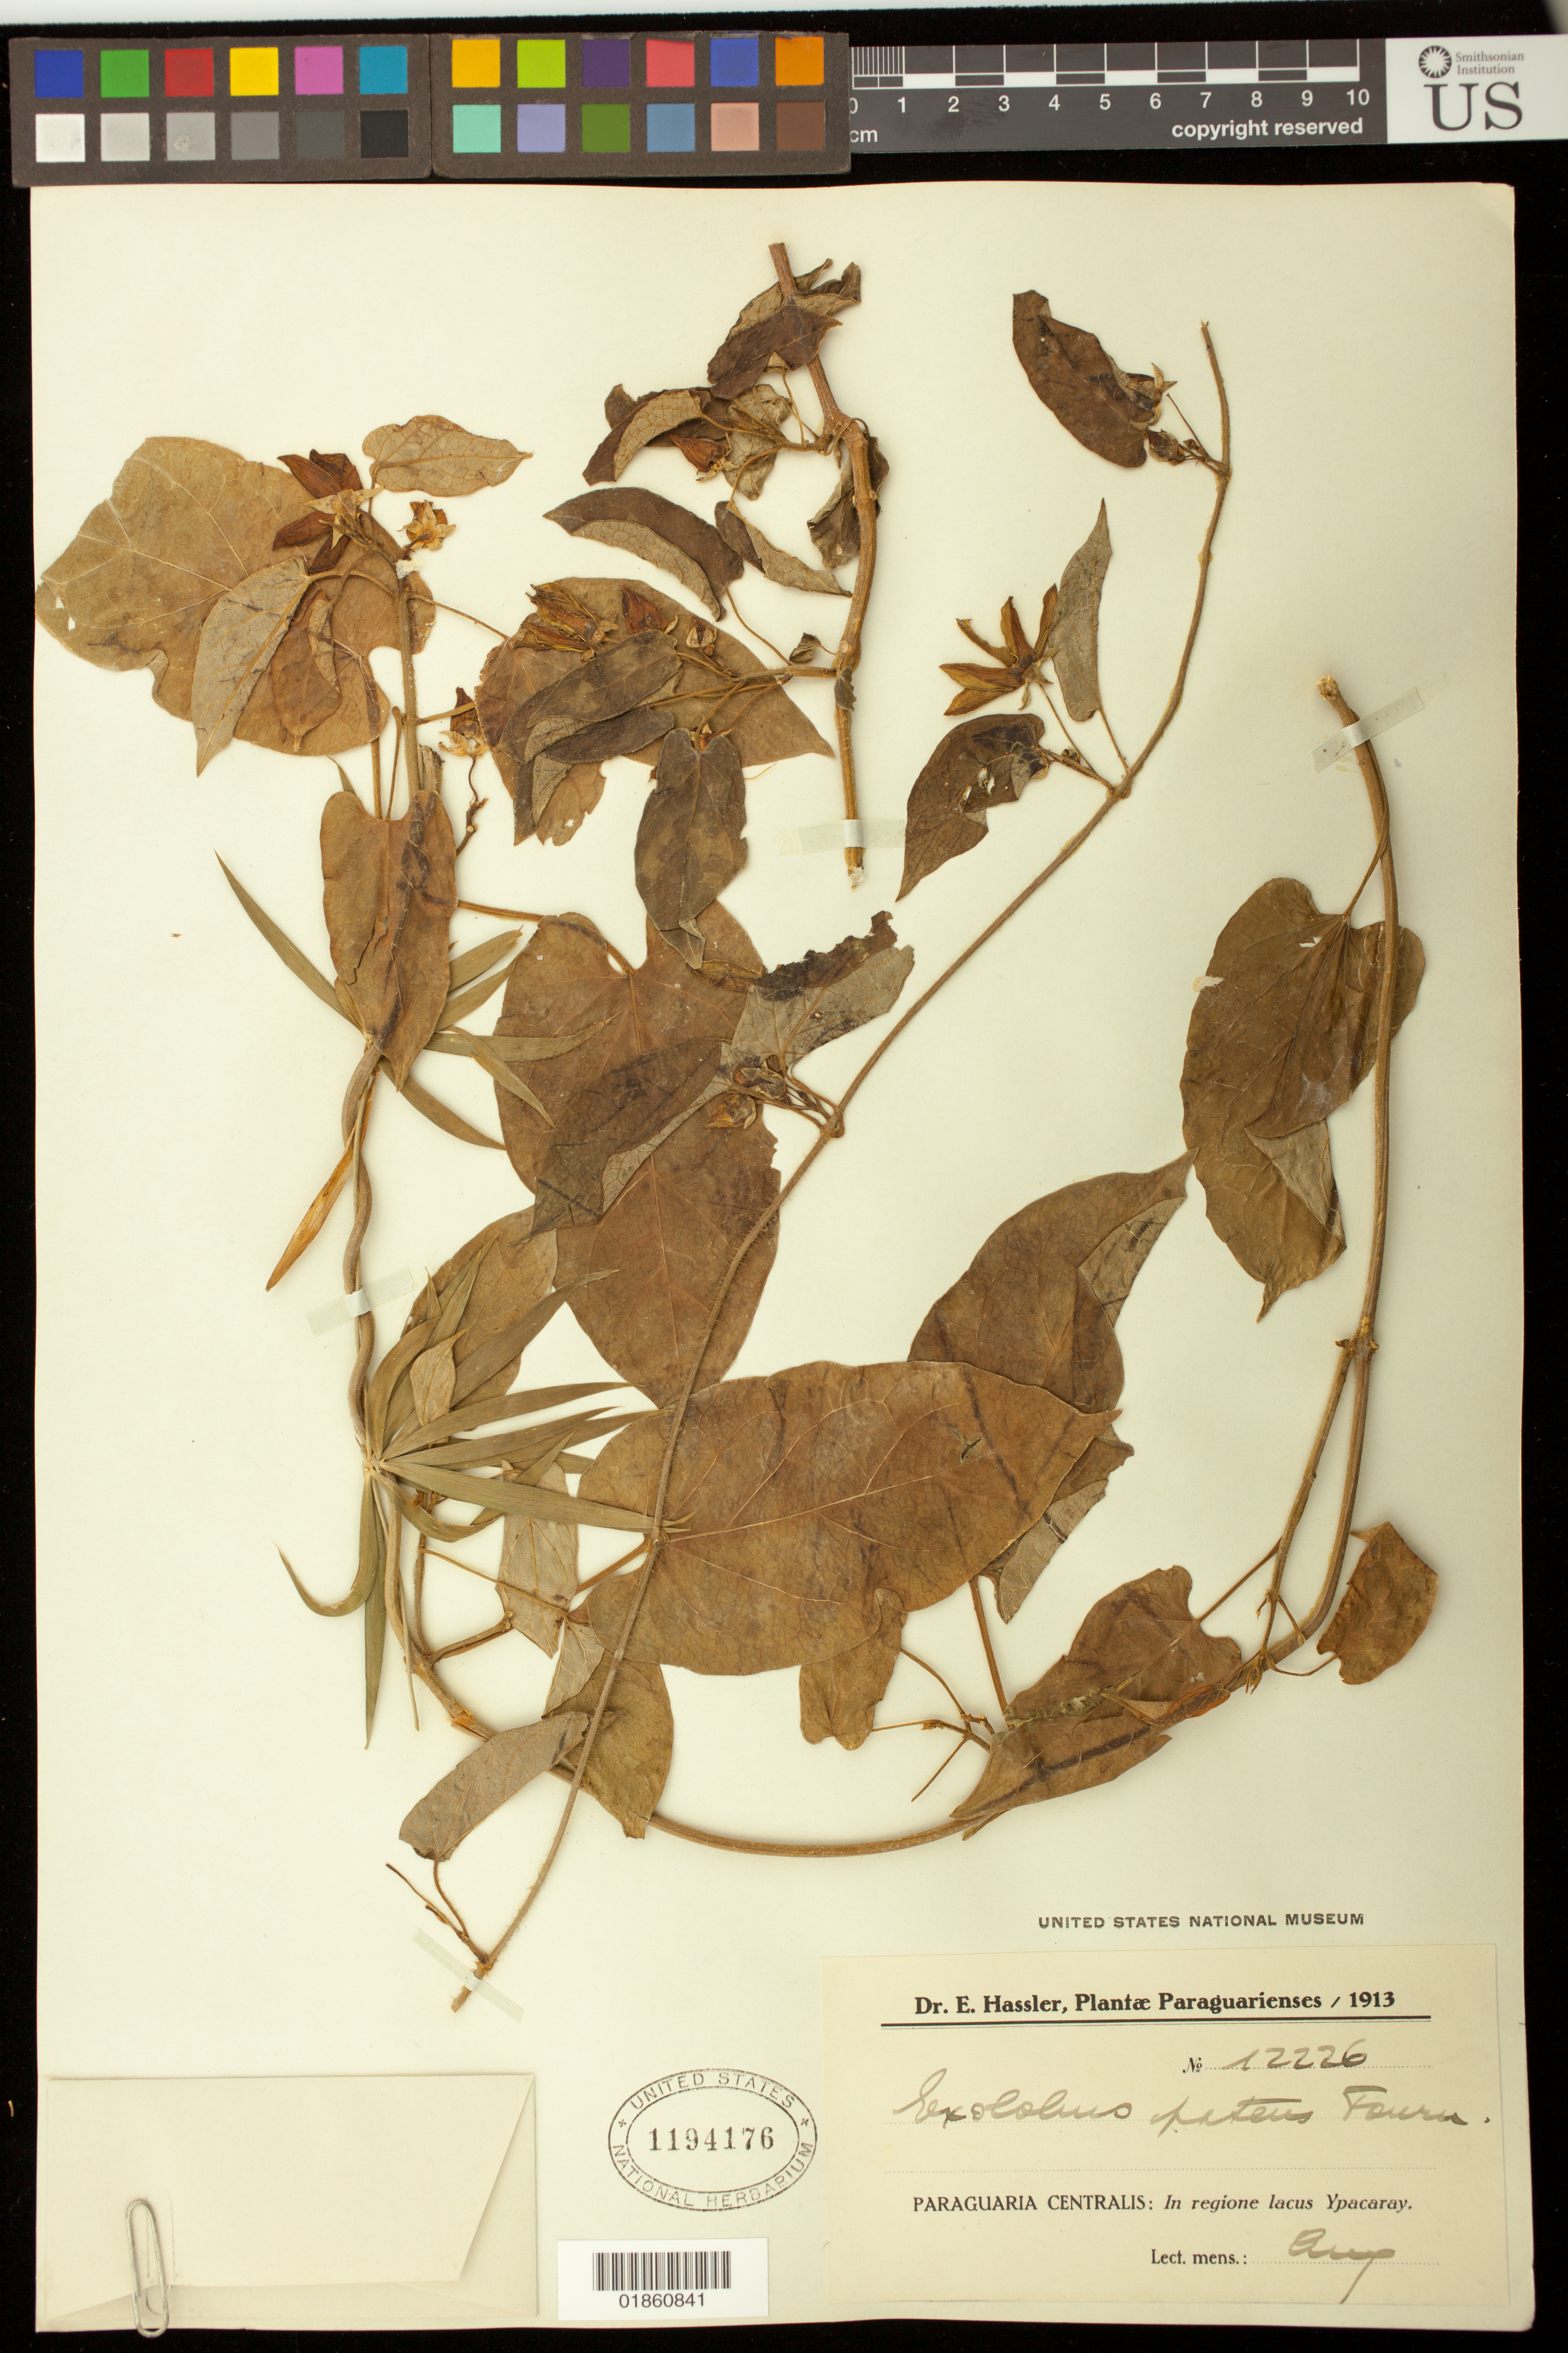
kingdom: Plantae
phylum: Tracheophyta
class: Magnoliopsida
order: Gentianales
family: Apocynaceae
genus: Gonolobus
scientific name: Gonolobus patens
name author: Decne.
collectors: E. Hassler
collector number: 12226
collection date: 1913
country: Paraguay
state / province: Central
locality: In regione lacus Ypacaray [Ypacarai].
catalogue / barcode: US 1194176